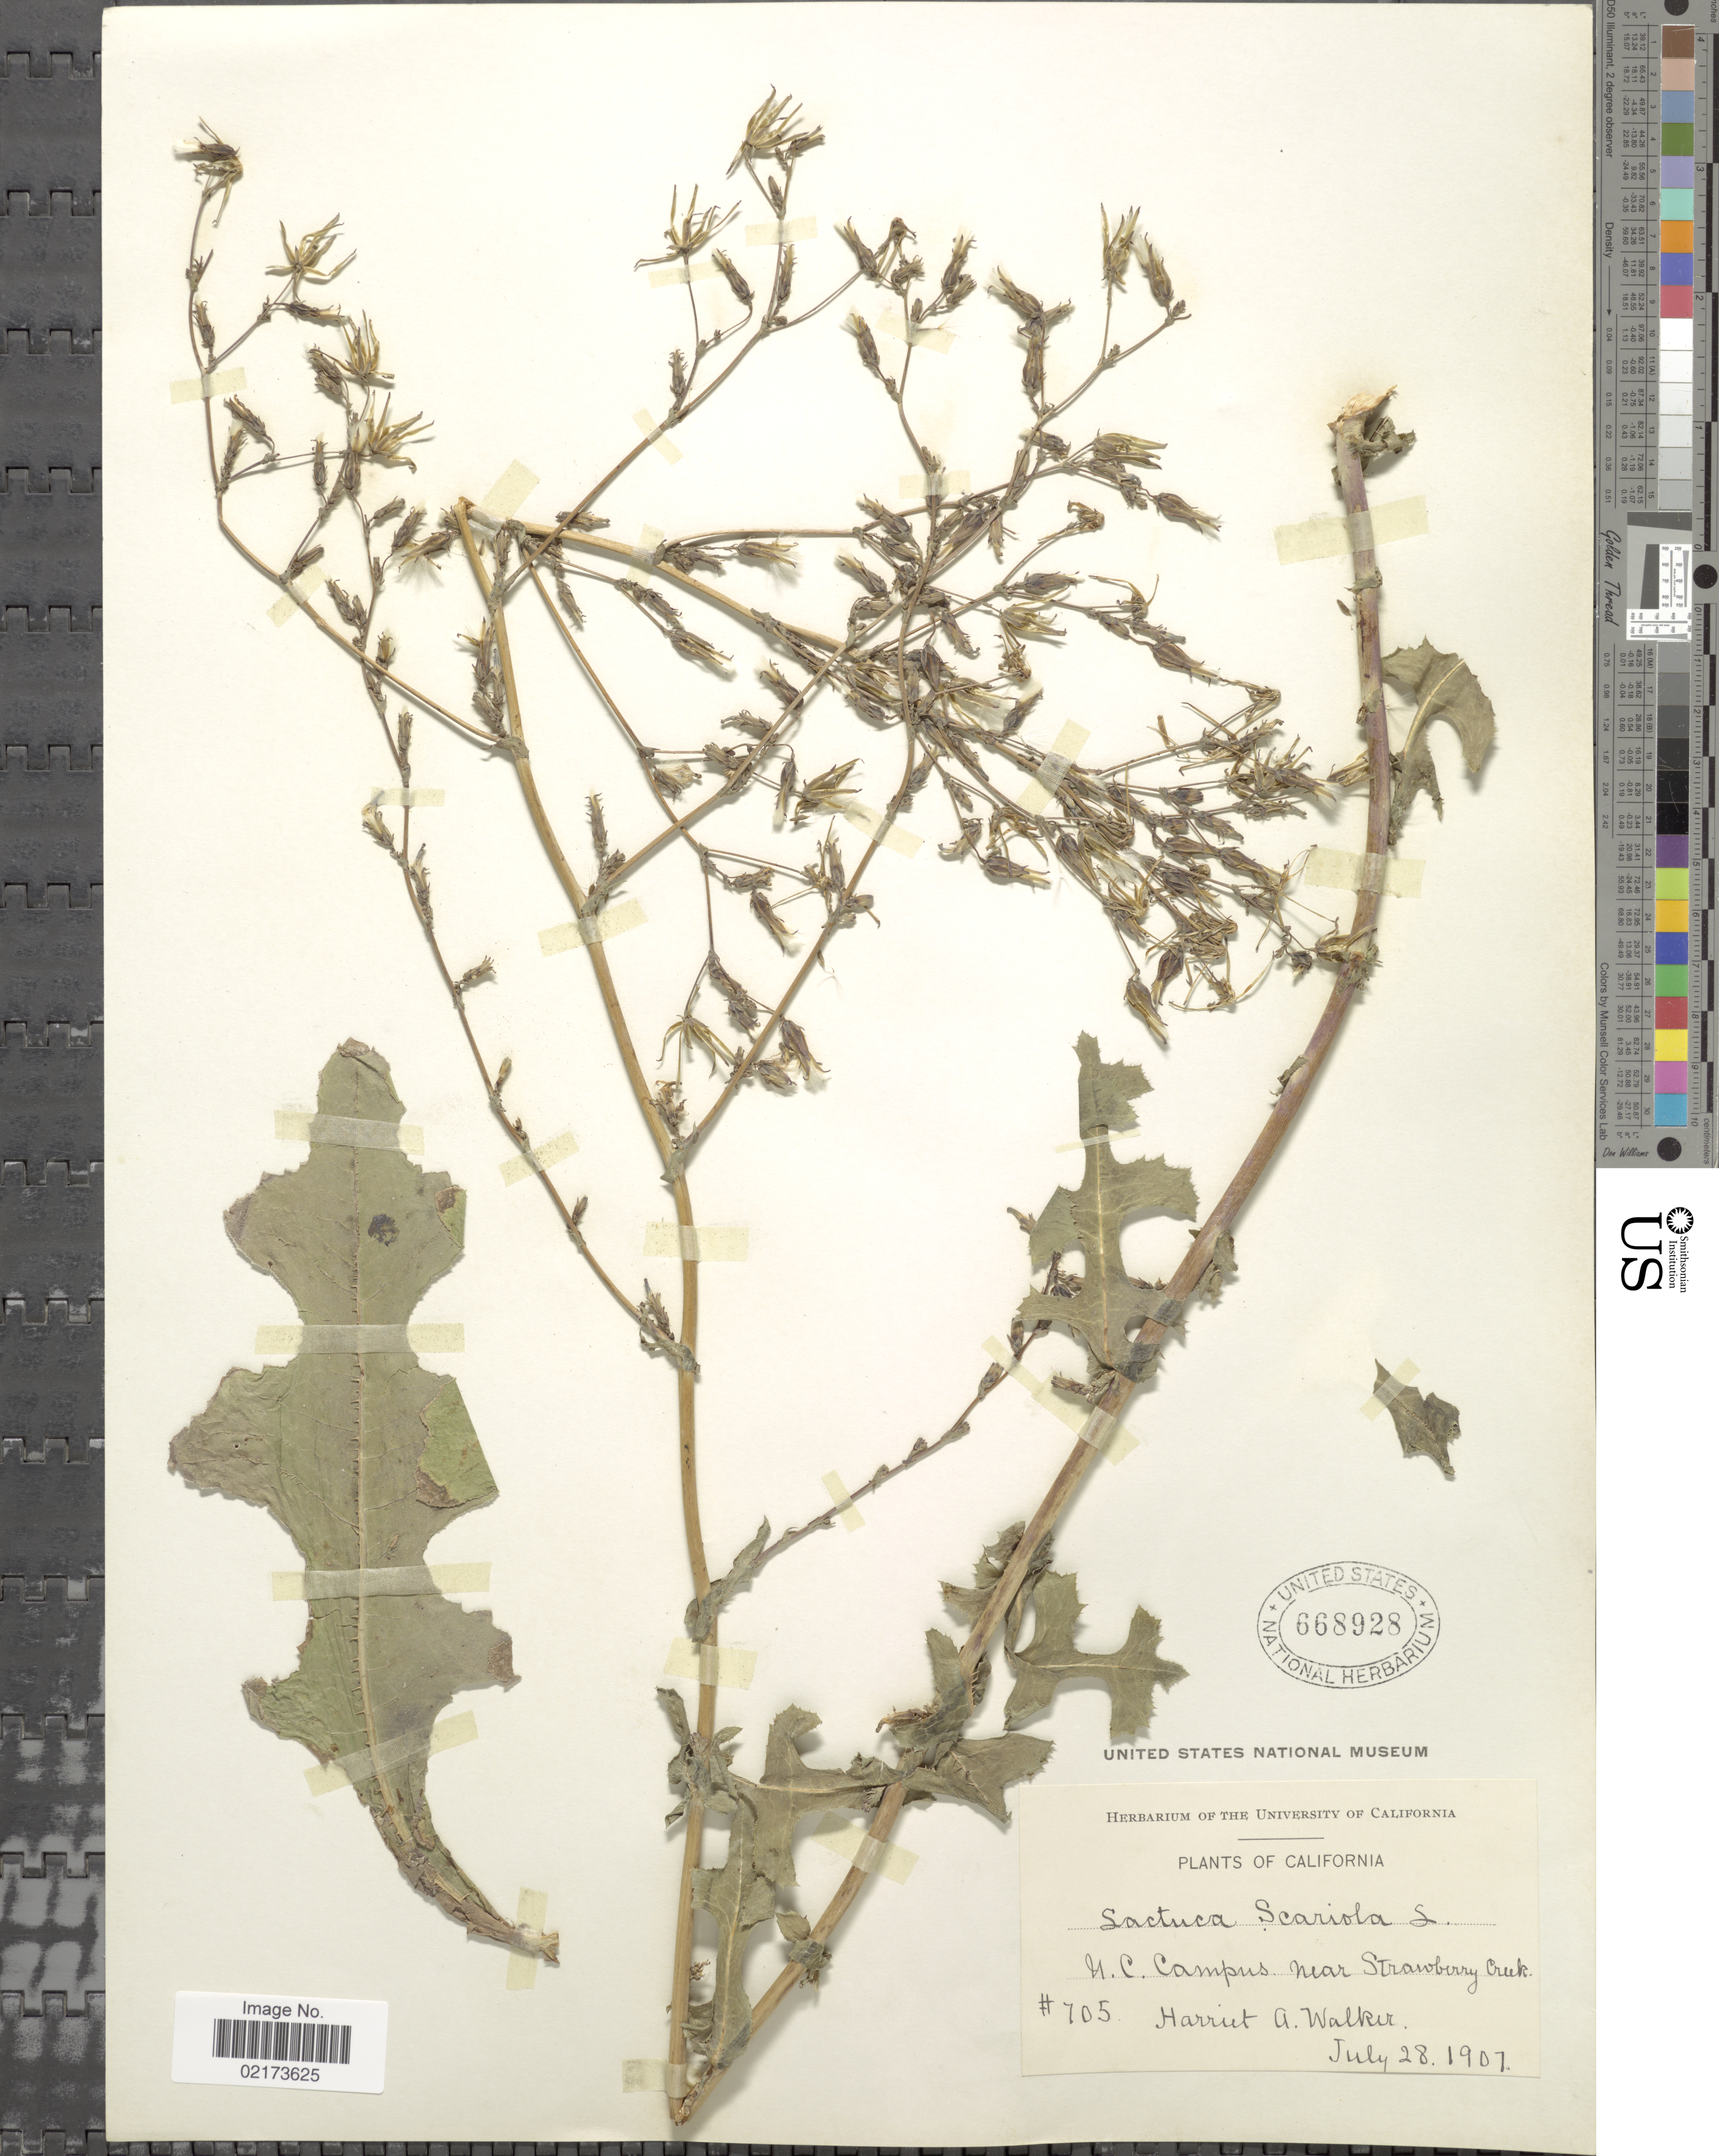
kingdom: Plantae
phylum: Tracheophyta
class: Magnoliopsida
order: Asterales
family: Asteraceae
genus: Lactuca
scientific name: Lactuca serriola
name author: L.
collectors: H. Walker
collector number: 705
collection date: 1907-07-28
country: United States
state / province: California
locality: N. C. Campus near Strawberry Creek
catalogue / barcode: US 668928